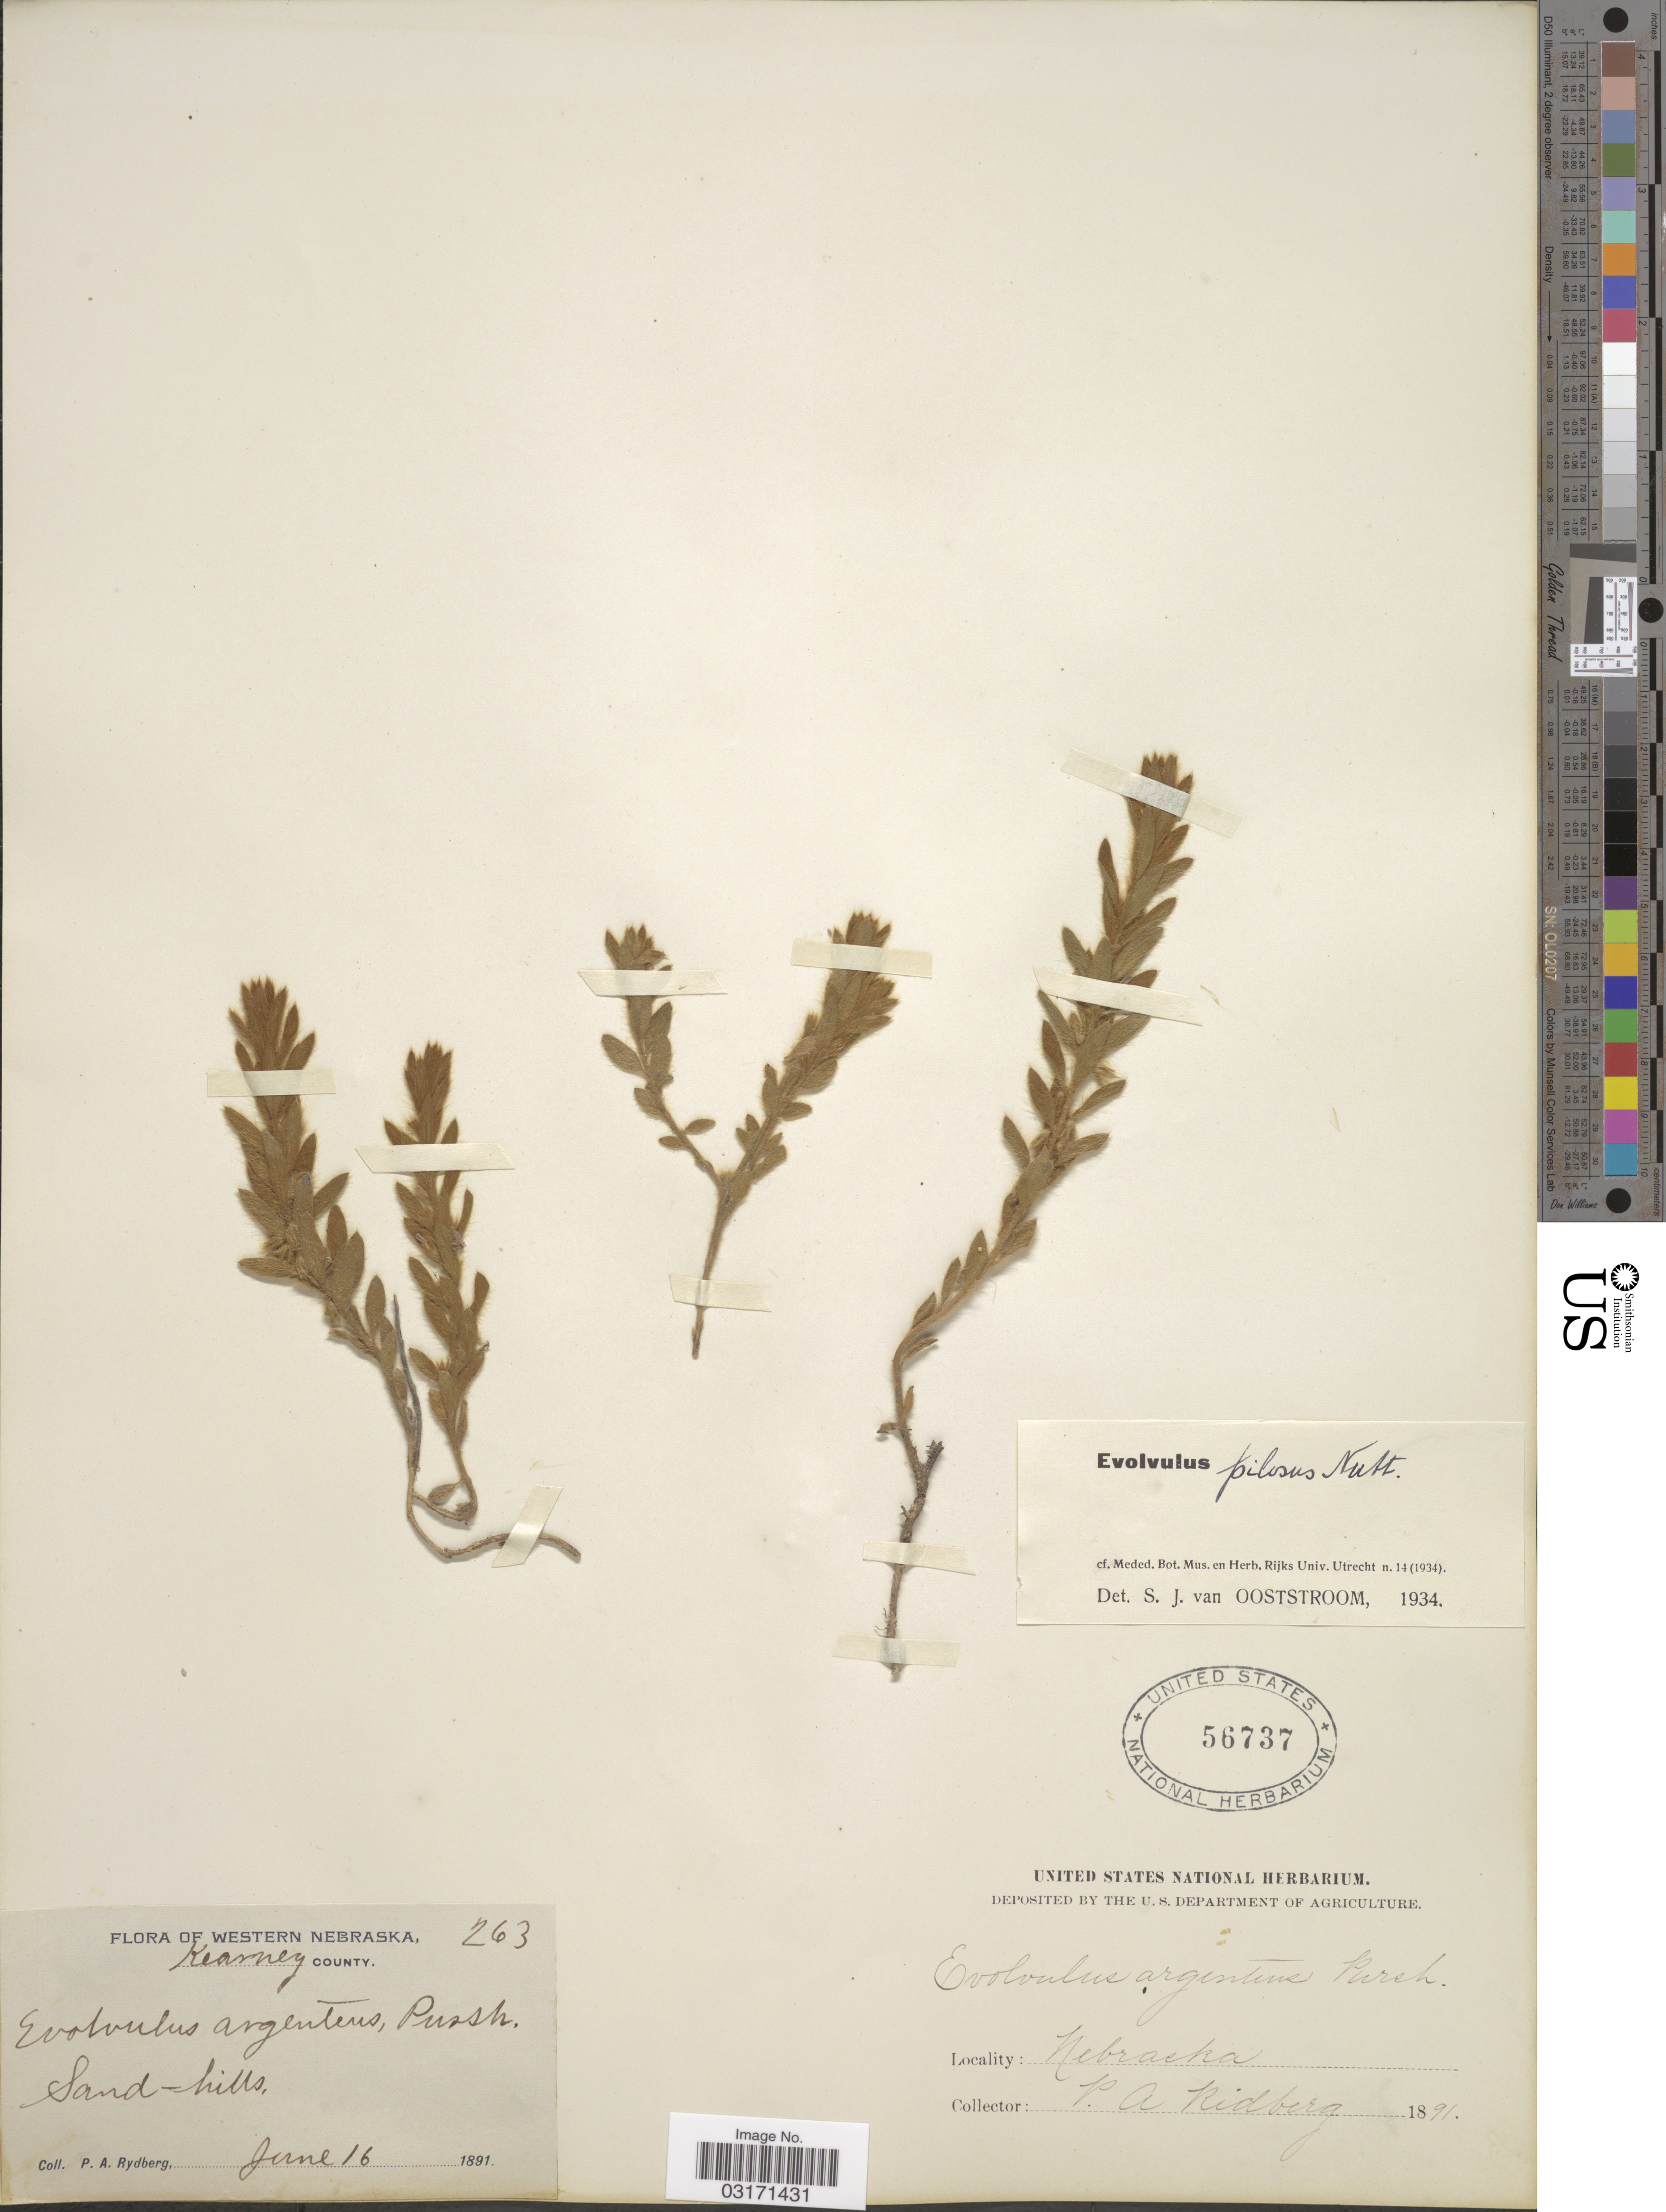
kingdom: Plantae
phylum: Tracheophyta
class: Magnoliopsida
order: Solanales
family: Convolvulaceae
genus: Evolvulus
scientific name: Evolvulus pilosus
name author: Roxb.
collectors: P. A. Rydberg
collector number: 263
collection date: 1891-06-16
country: United States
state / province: Nebraska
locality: Western Nebraska, Kearney County, Sand-hills.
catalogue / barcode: US 56737